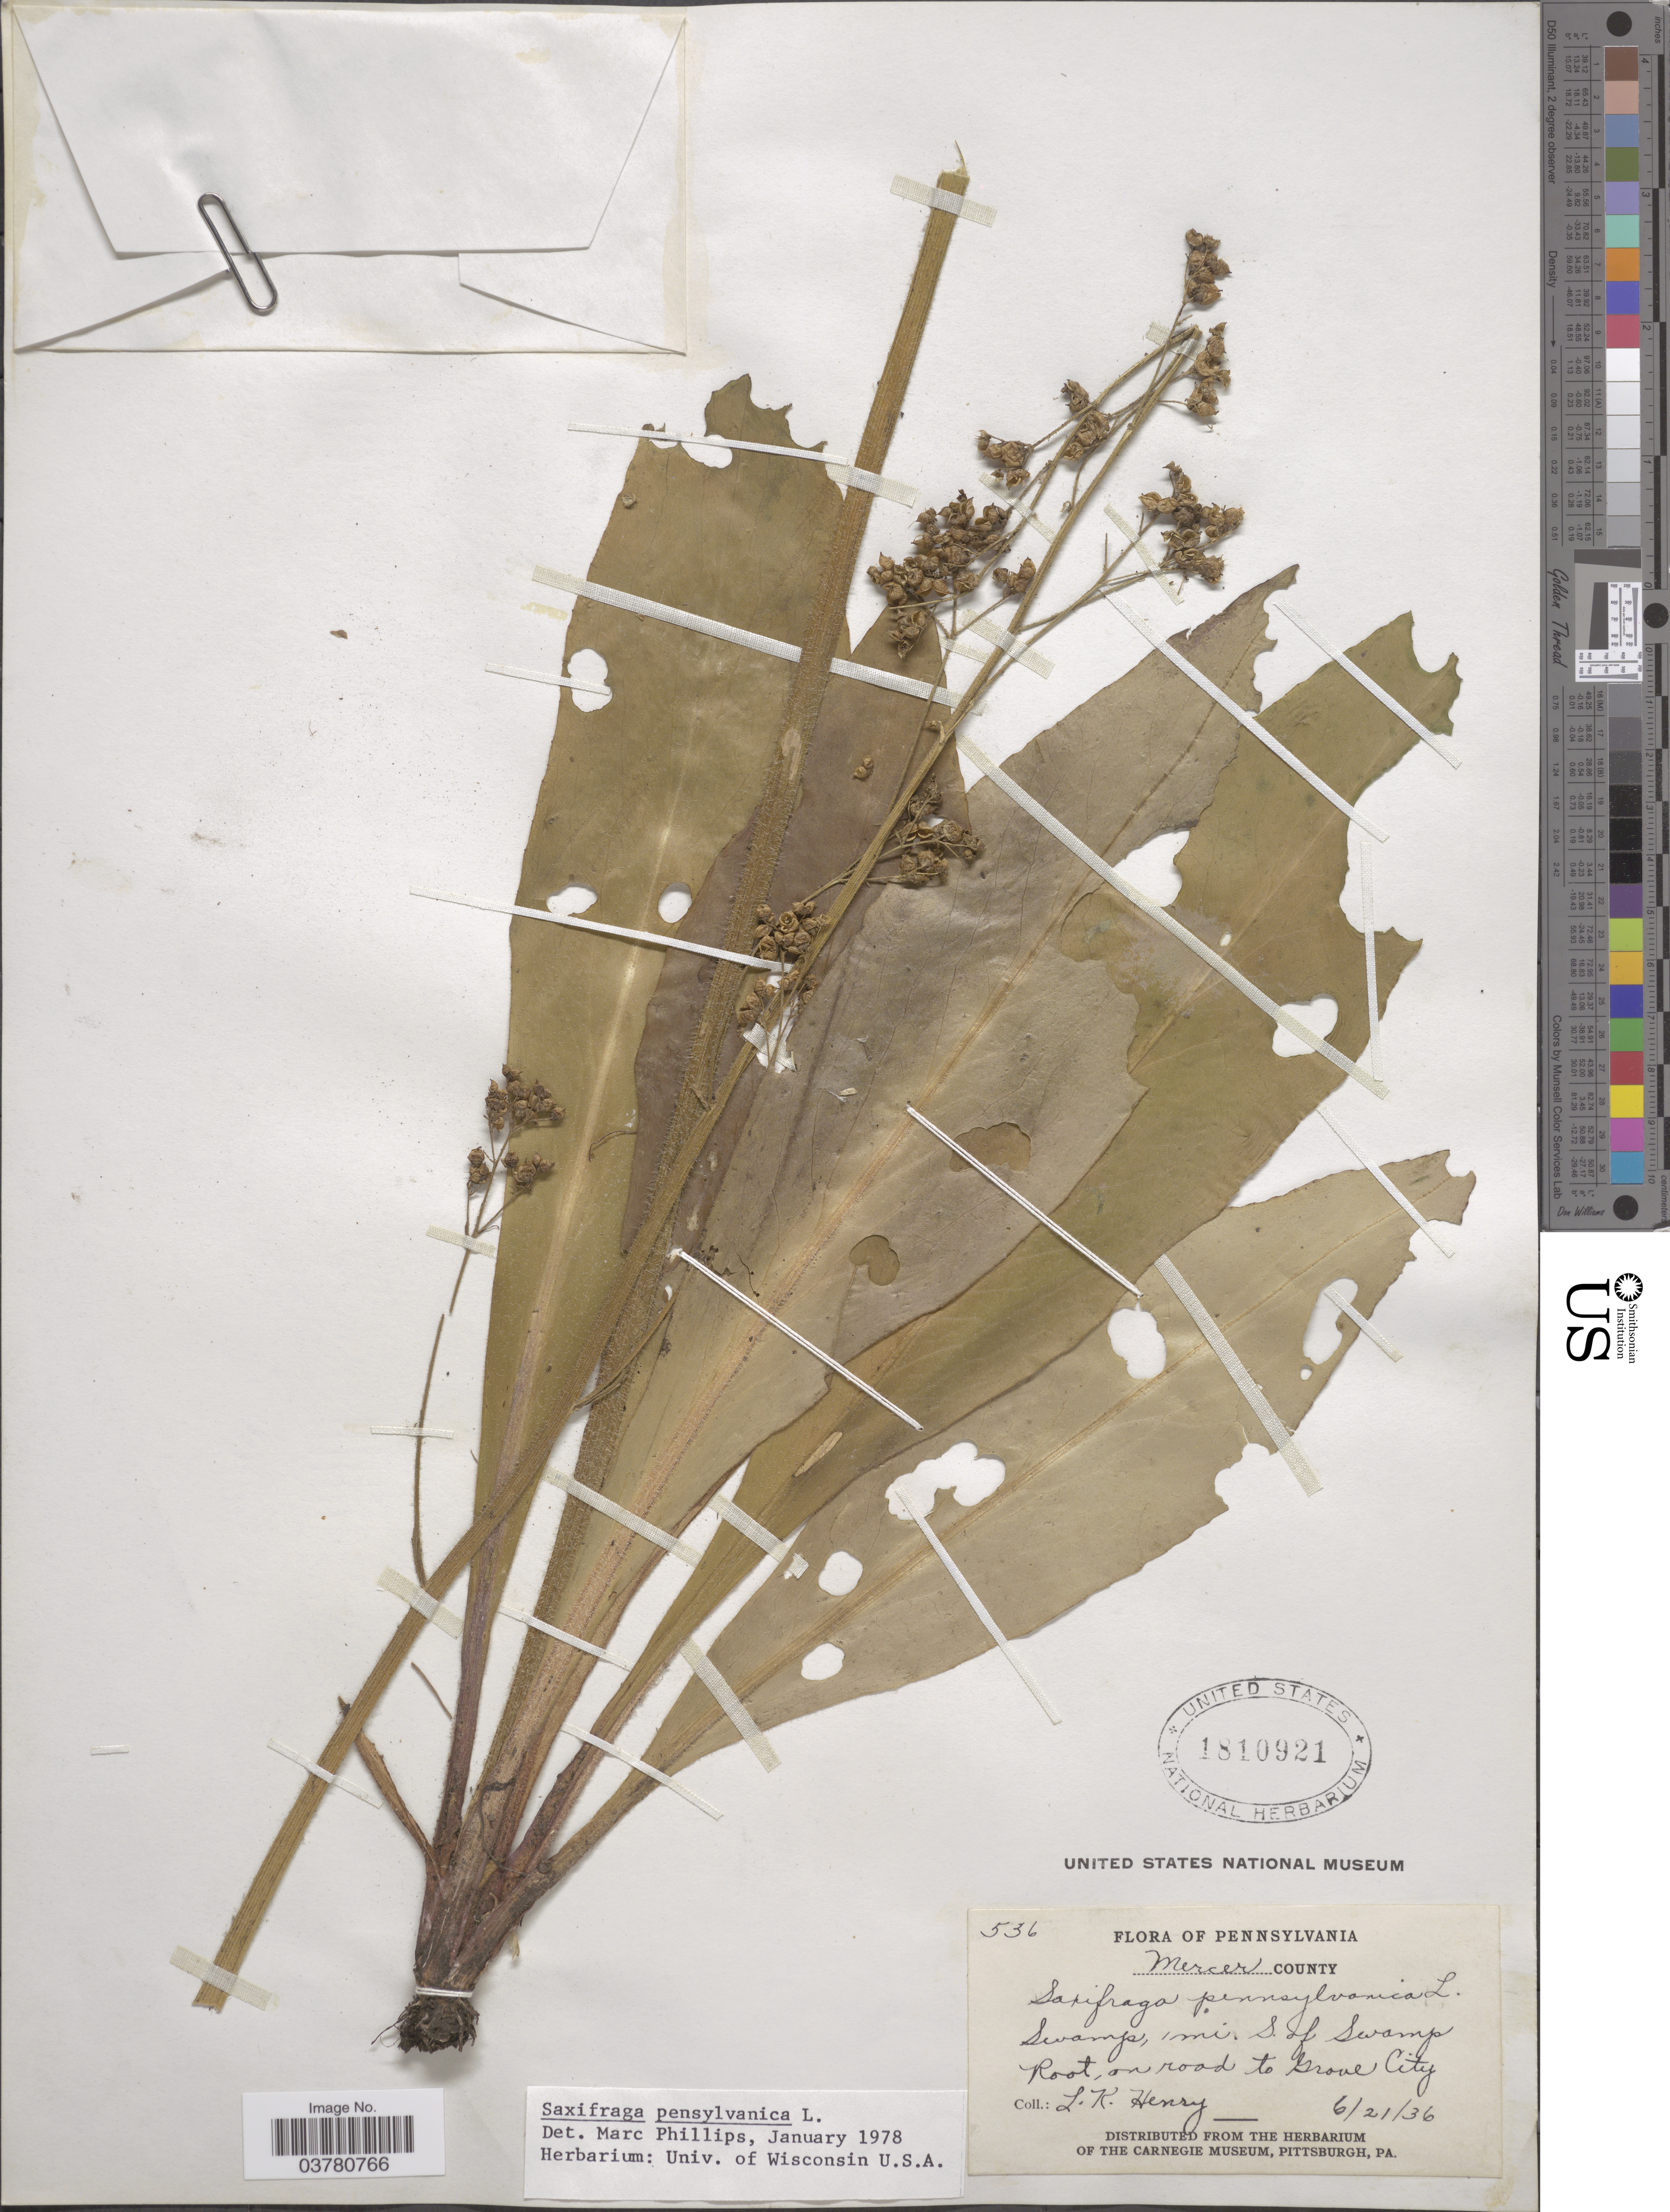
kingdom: Plantae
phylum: Tracheophyta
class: Magnoliopsida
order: Saxifragales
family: Saxifragaceae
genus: Micranthes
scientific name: Micranthes pensylvanica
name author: (L.) Haw.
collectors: L. K. Henry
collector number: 536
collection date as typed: Transcribed d/m/y: 21/6/36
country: United States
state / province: Pennsylvania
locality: Mercer County. Swamps, 1 mi. S. of Swamp Root, on road to Grove City.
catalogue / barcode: US 1810921